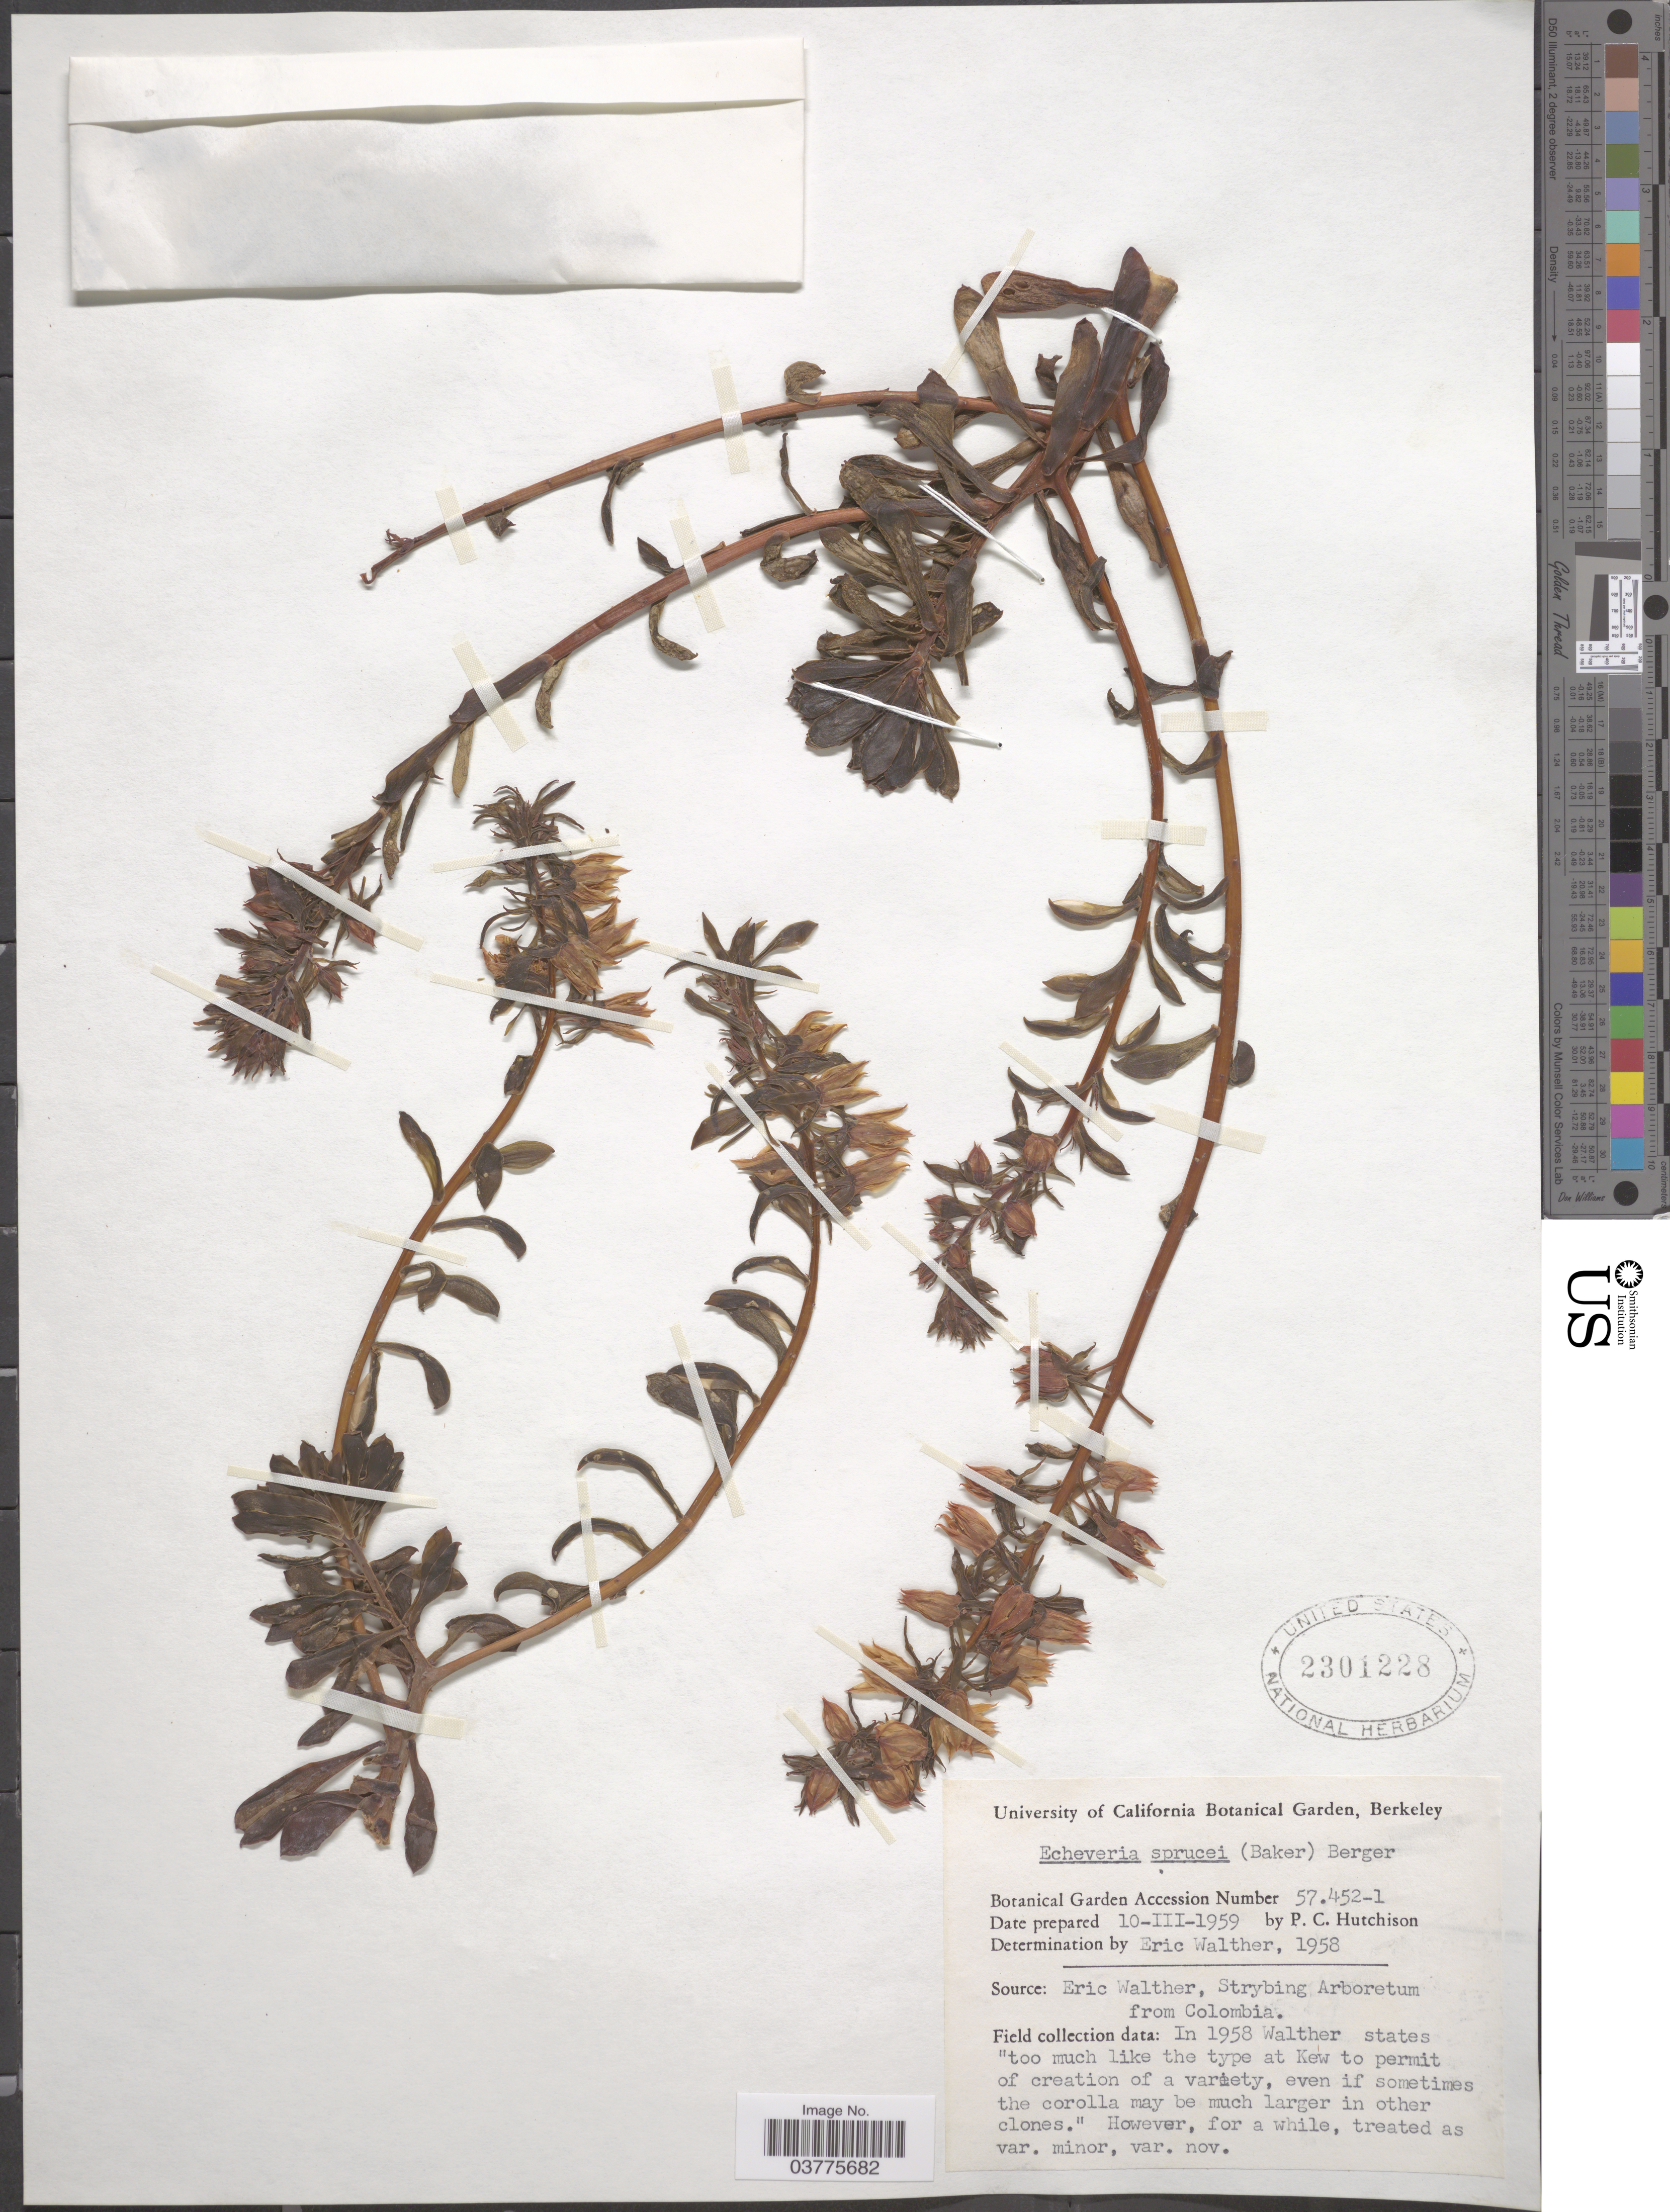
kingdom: Plantae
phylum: Tracheophyta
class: Magnoliopsida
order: Saxifragales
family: Crassulaceae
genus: Echeveria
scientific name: Echeveria quitensis var. sprucei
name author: (Baker) Poelln.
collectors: P. C. Hutchison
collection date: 1959-03-10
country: United States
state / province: California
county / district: Alameda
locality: University of California Botanical Garden, Berkeley.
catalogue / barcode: US 2301228